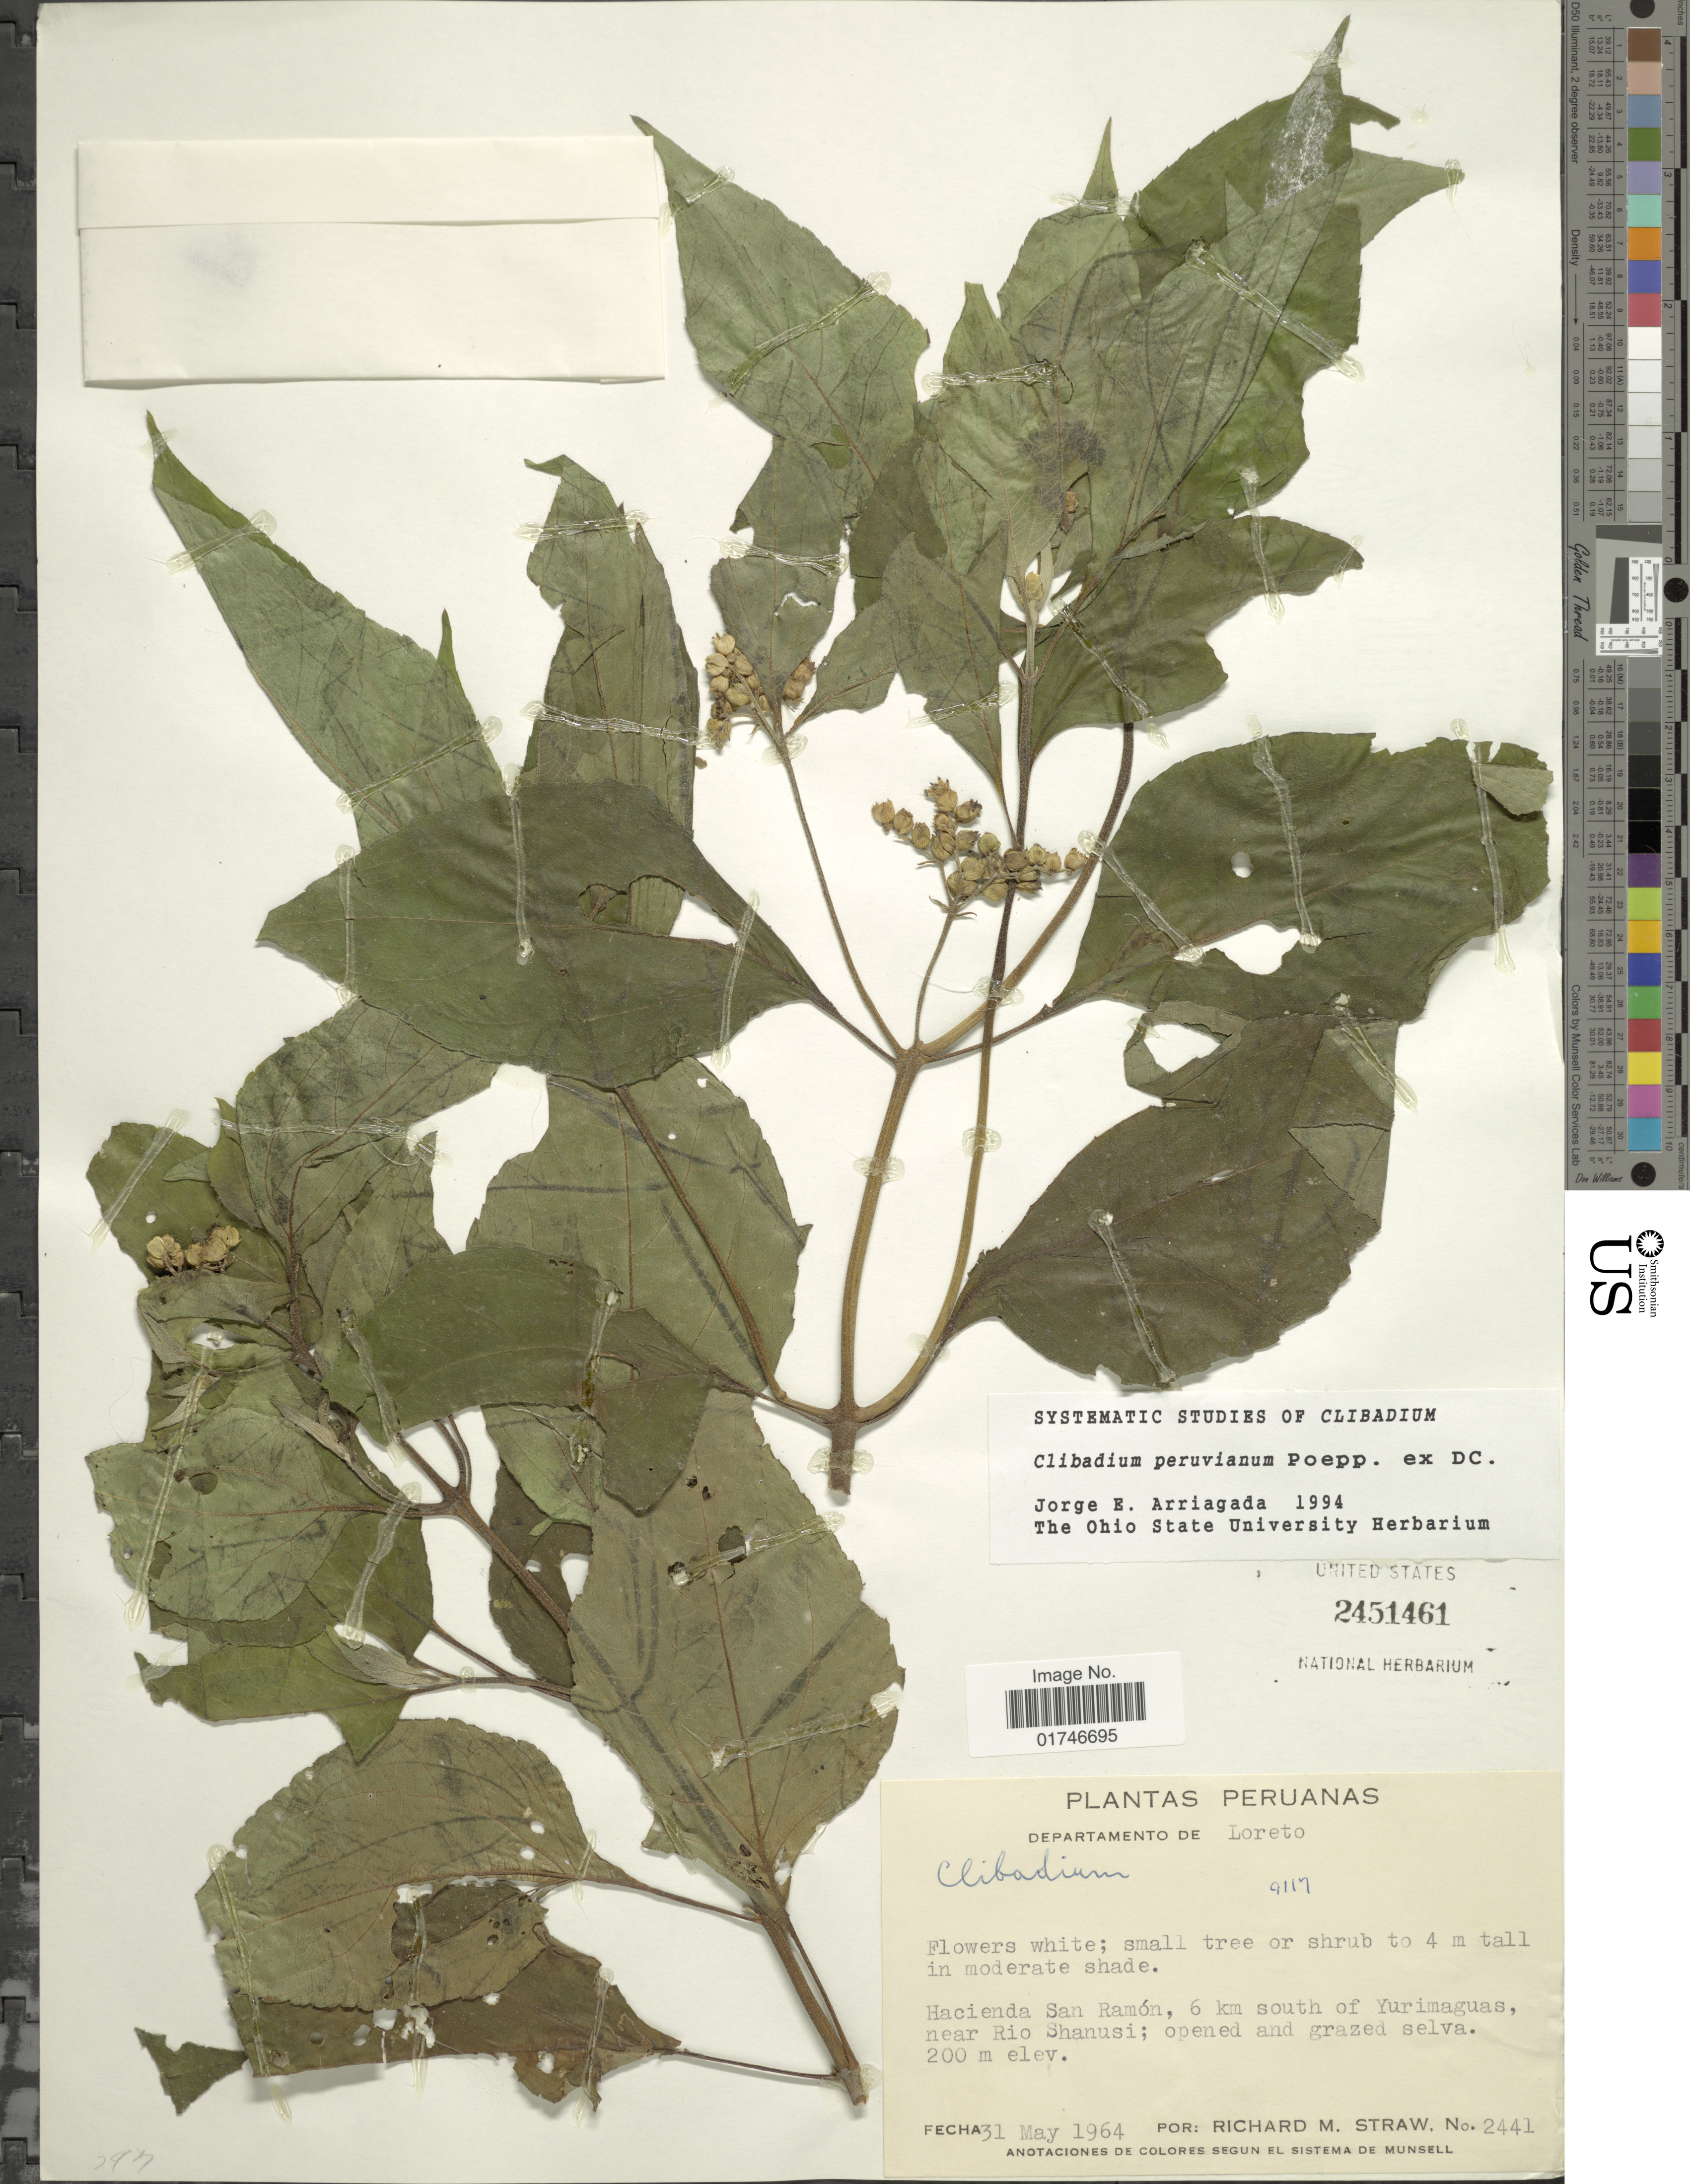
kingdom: Plantae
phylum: Tracheophyta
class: Magnoliopsida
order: Asterales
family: Asteraceae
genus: Clibadium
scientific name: Clibadium peruvianum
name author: Poepp.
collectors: R. M. Straw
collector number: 2441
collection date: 1964-05-31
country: Peru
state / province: Loreto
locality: Peruanas. Departamento de Loreto. Hacienda San Ramón, 6 km south of Yurimaguas, near Rio Shanusi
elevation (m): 200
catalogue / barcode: US 2451461